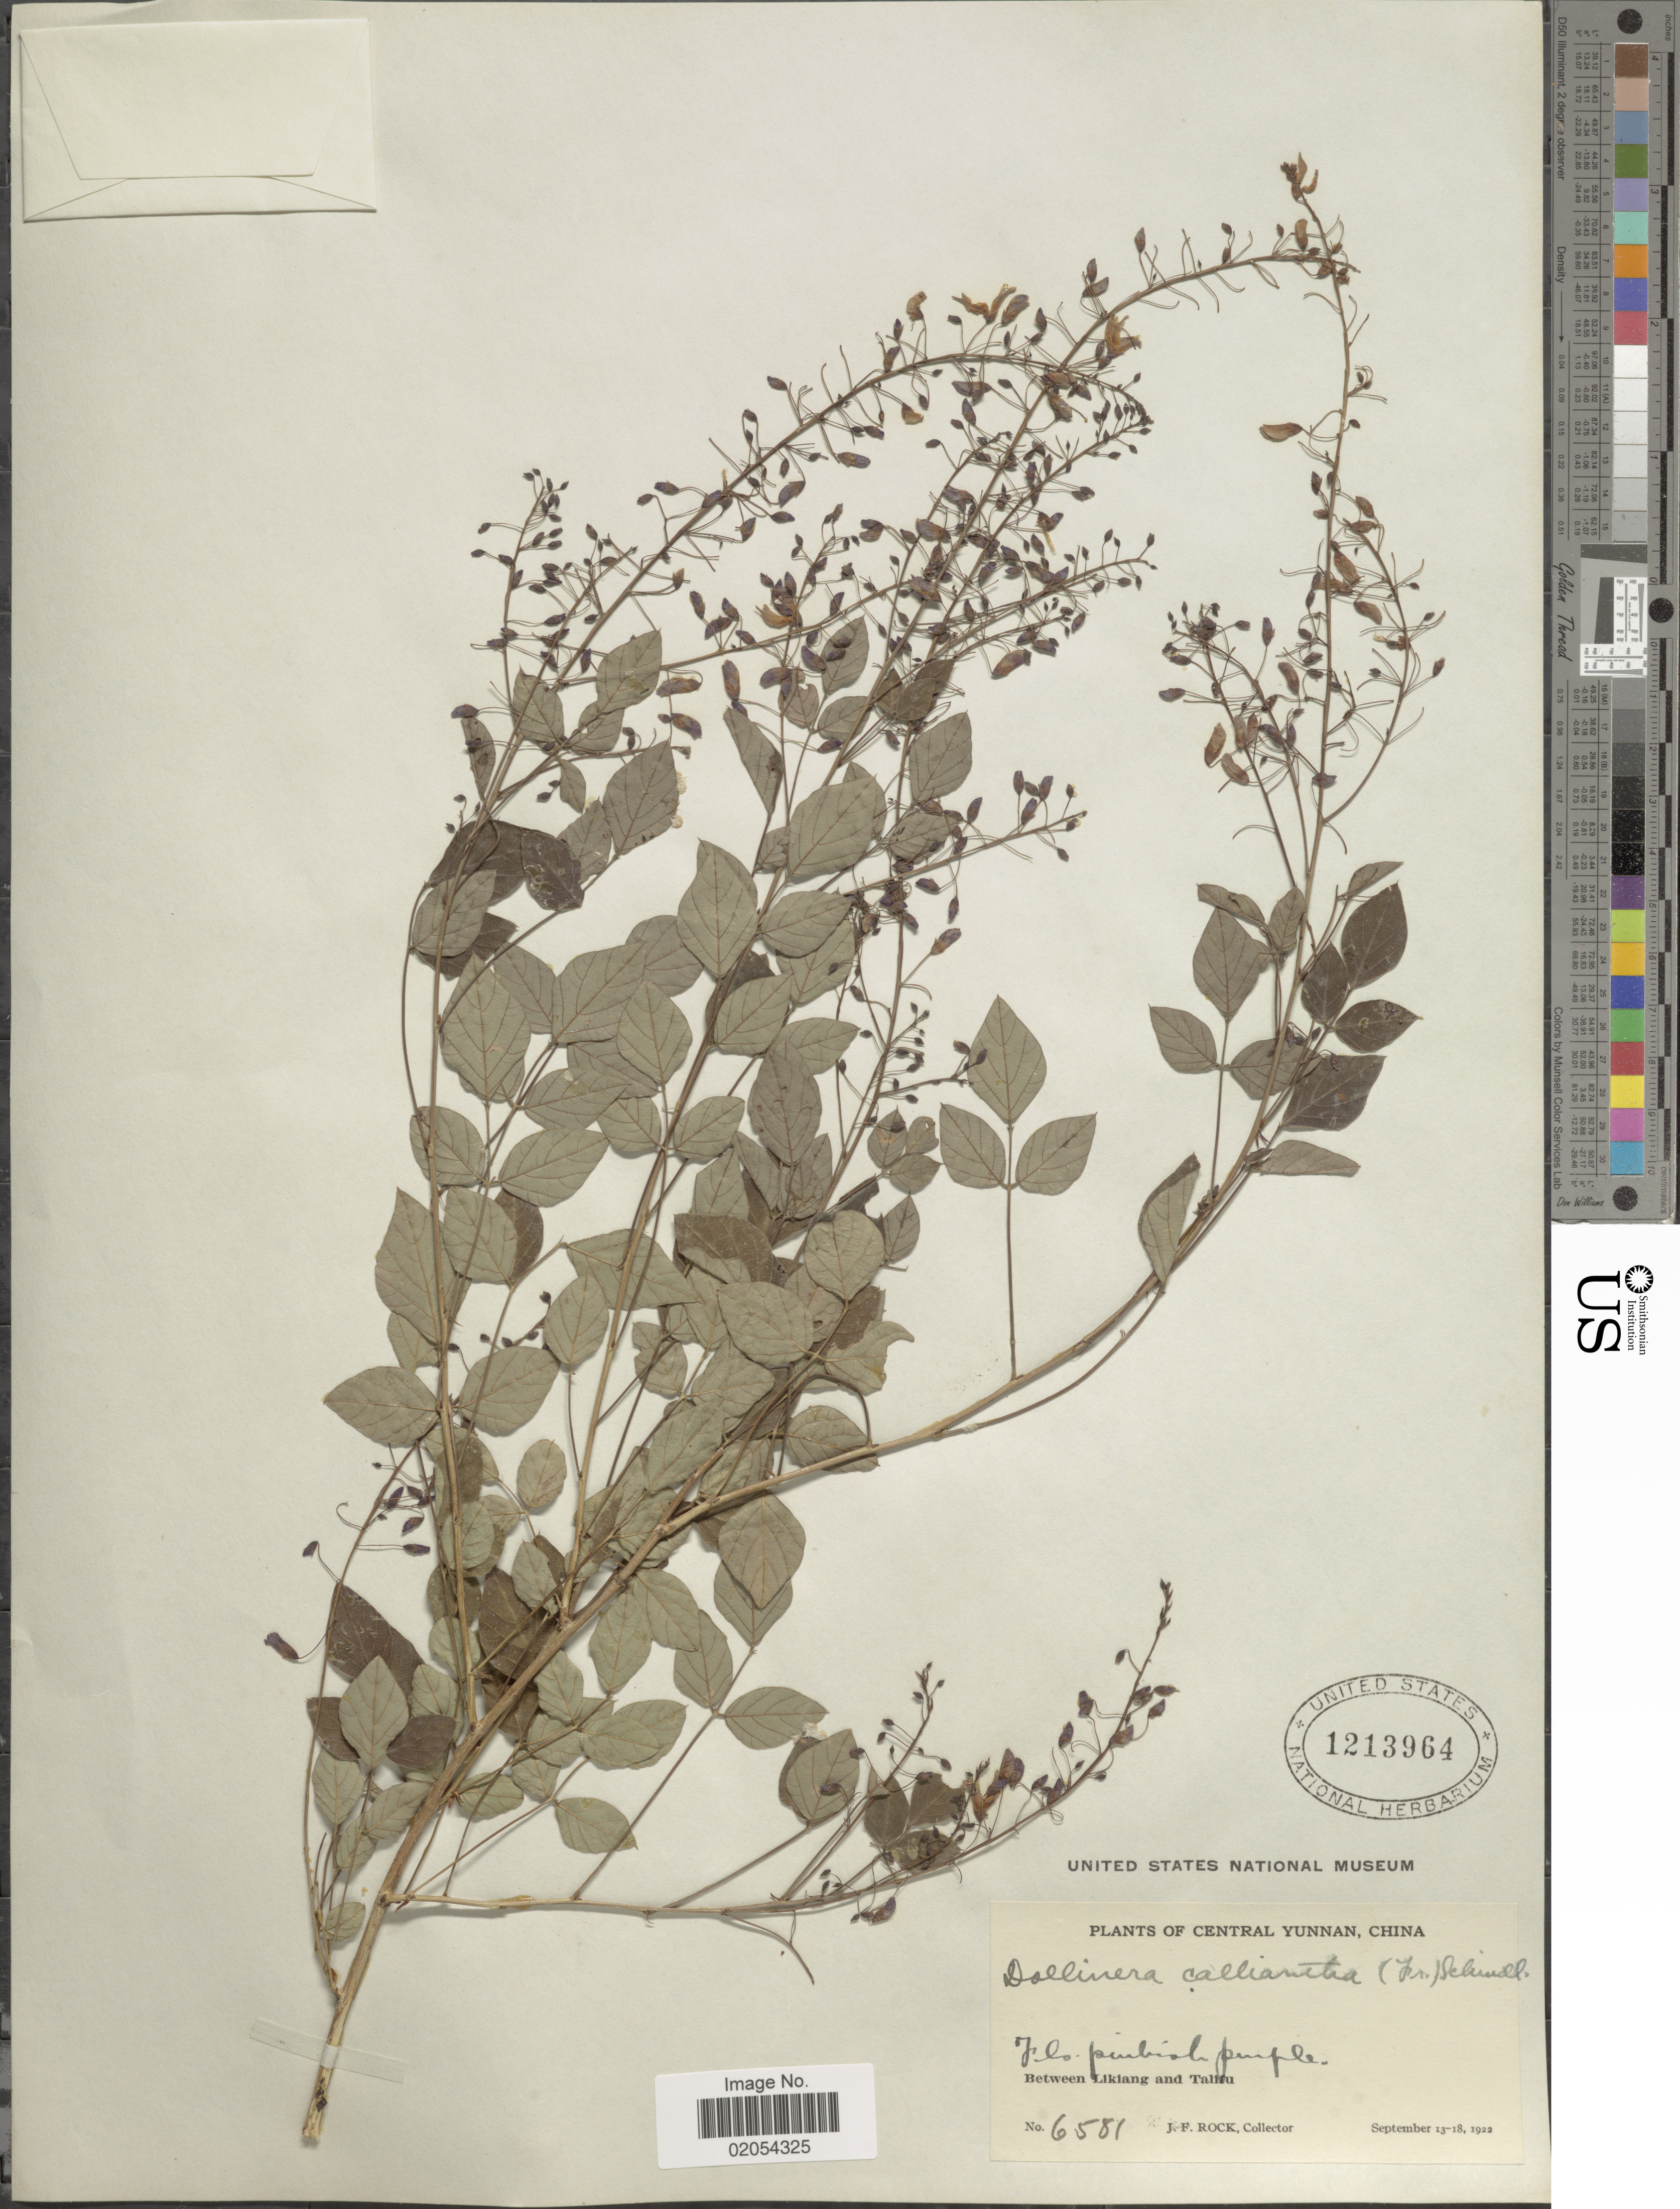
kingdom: Plantae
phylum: Tracheophyta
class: Magnoliopsida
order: Fabales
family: Fabaceae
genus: Sunhangia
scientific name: Sunhangia calliantha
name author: (Franch.) H. Ohashi & K. Ohashi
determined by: Strong, Mark T., (BOT), Smithsonian Institution - National Museum of Natural History (UNITED STATES)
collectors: J. Rock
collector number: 6581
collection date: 1922-09-13/1922-09-18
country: China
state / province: Yunnan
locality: Central Yunnan, China, Between Likian and Talifu.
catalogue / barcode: US 1213964